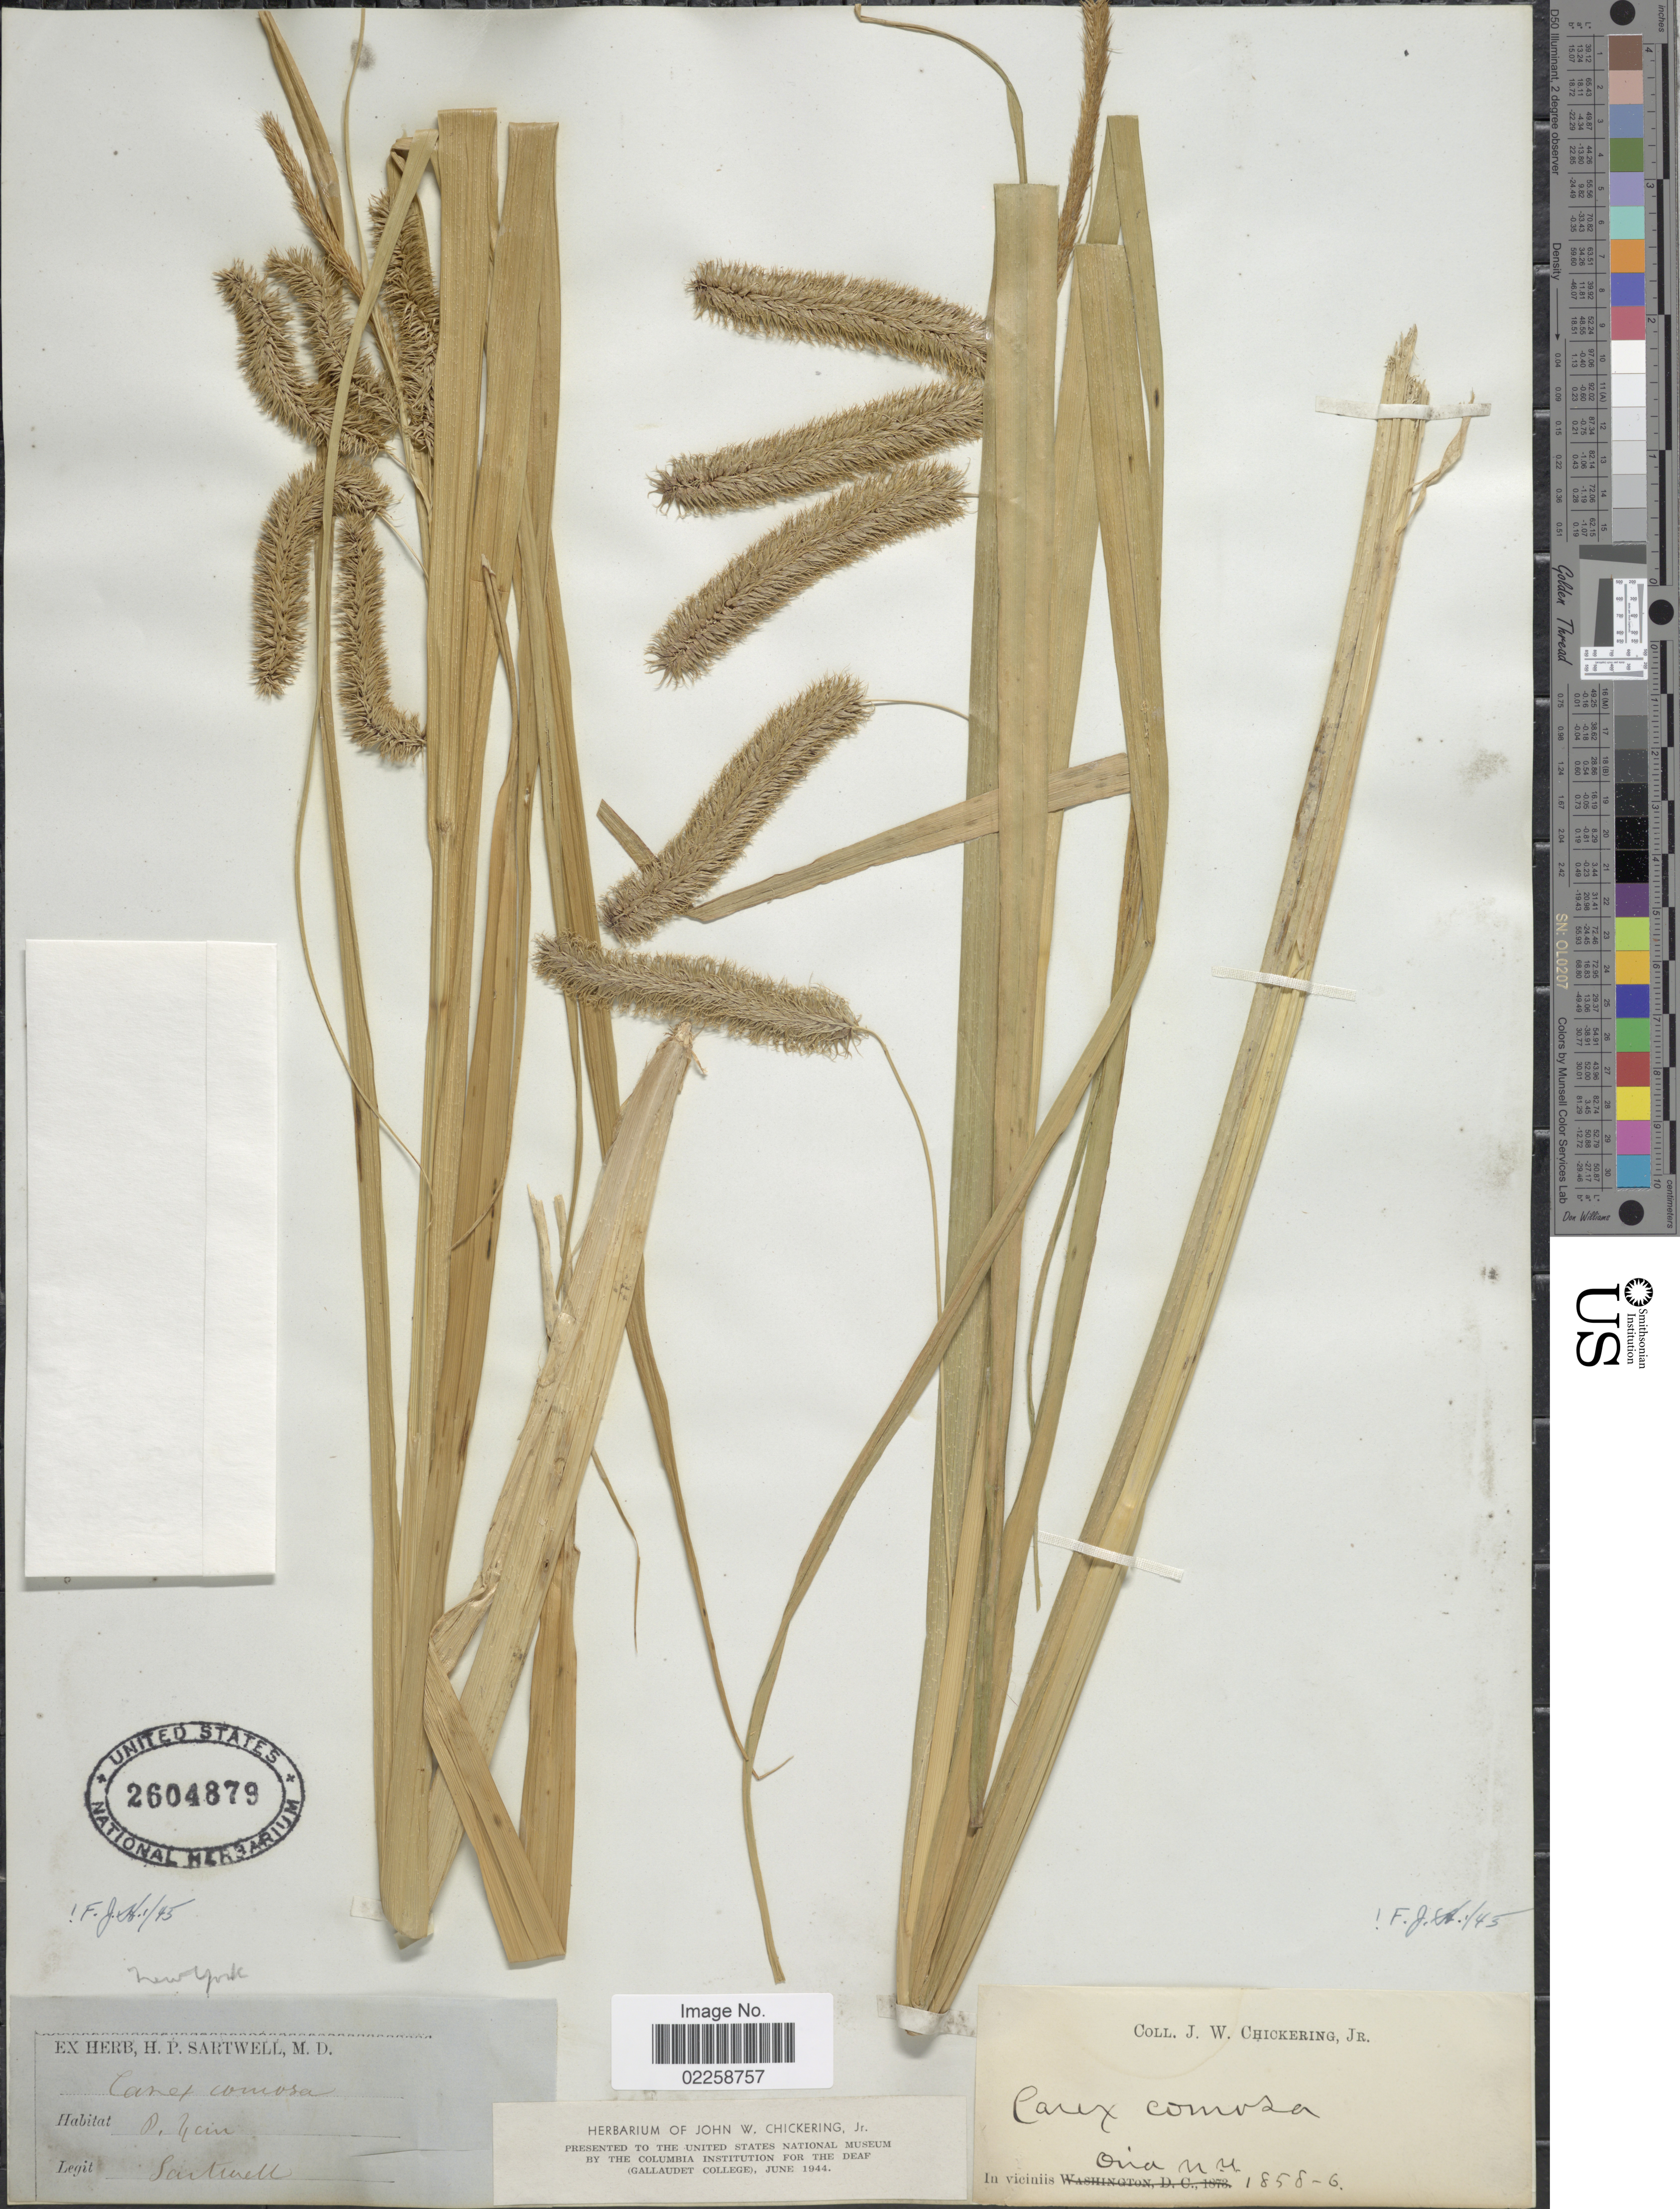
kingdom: Plantae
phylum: Tracheophyta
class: Liliopsida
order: Poales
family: Cyperaceae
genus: Carex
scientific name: Carex comosa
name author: Boott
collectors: Sartwell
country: United States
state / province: New York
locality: Penn Yan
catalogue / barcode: US 2604879-2